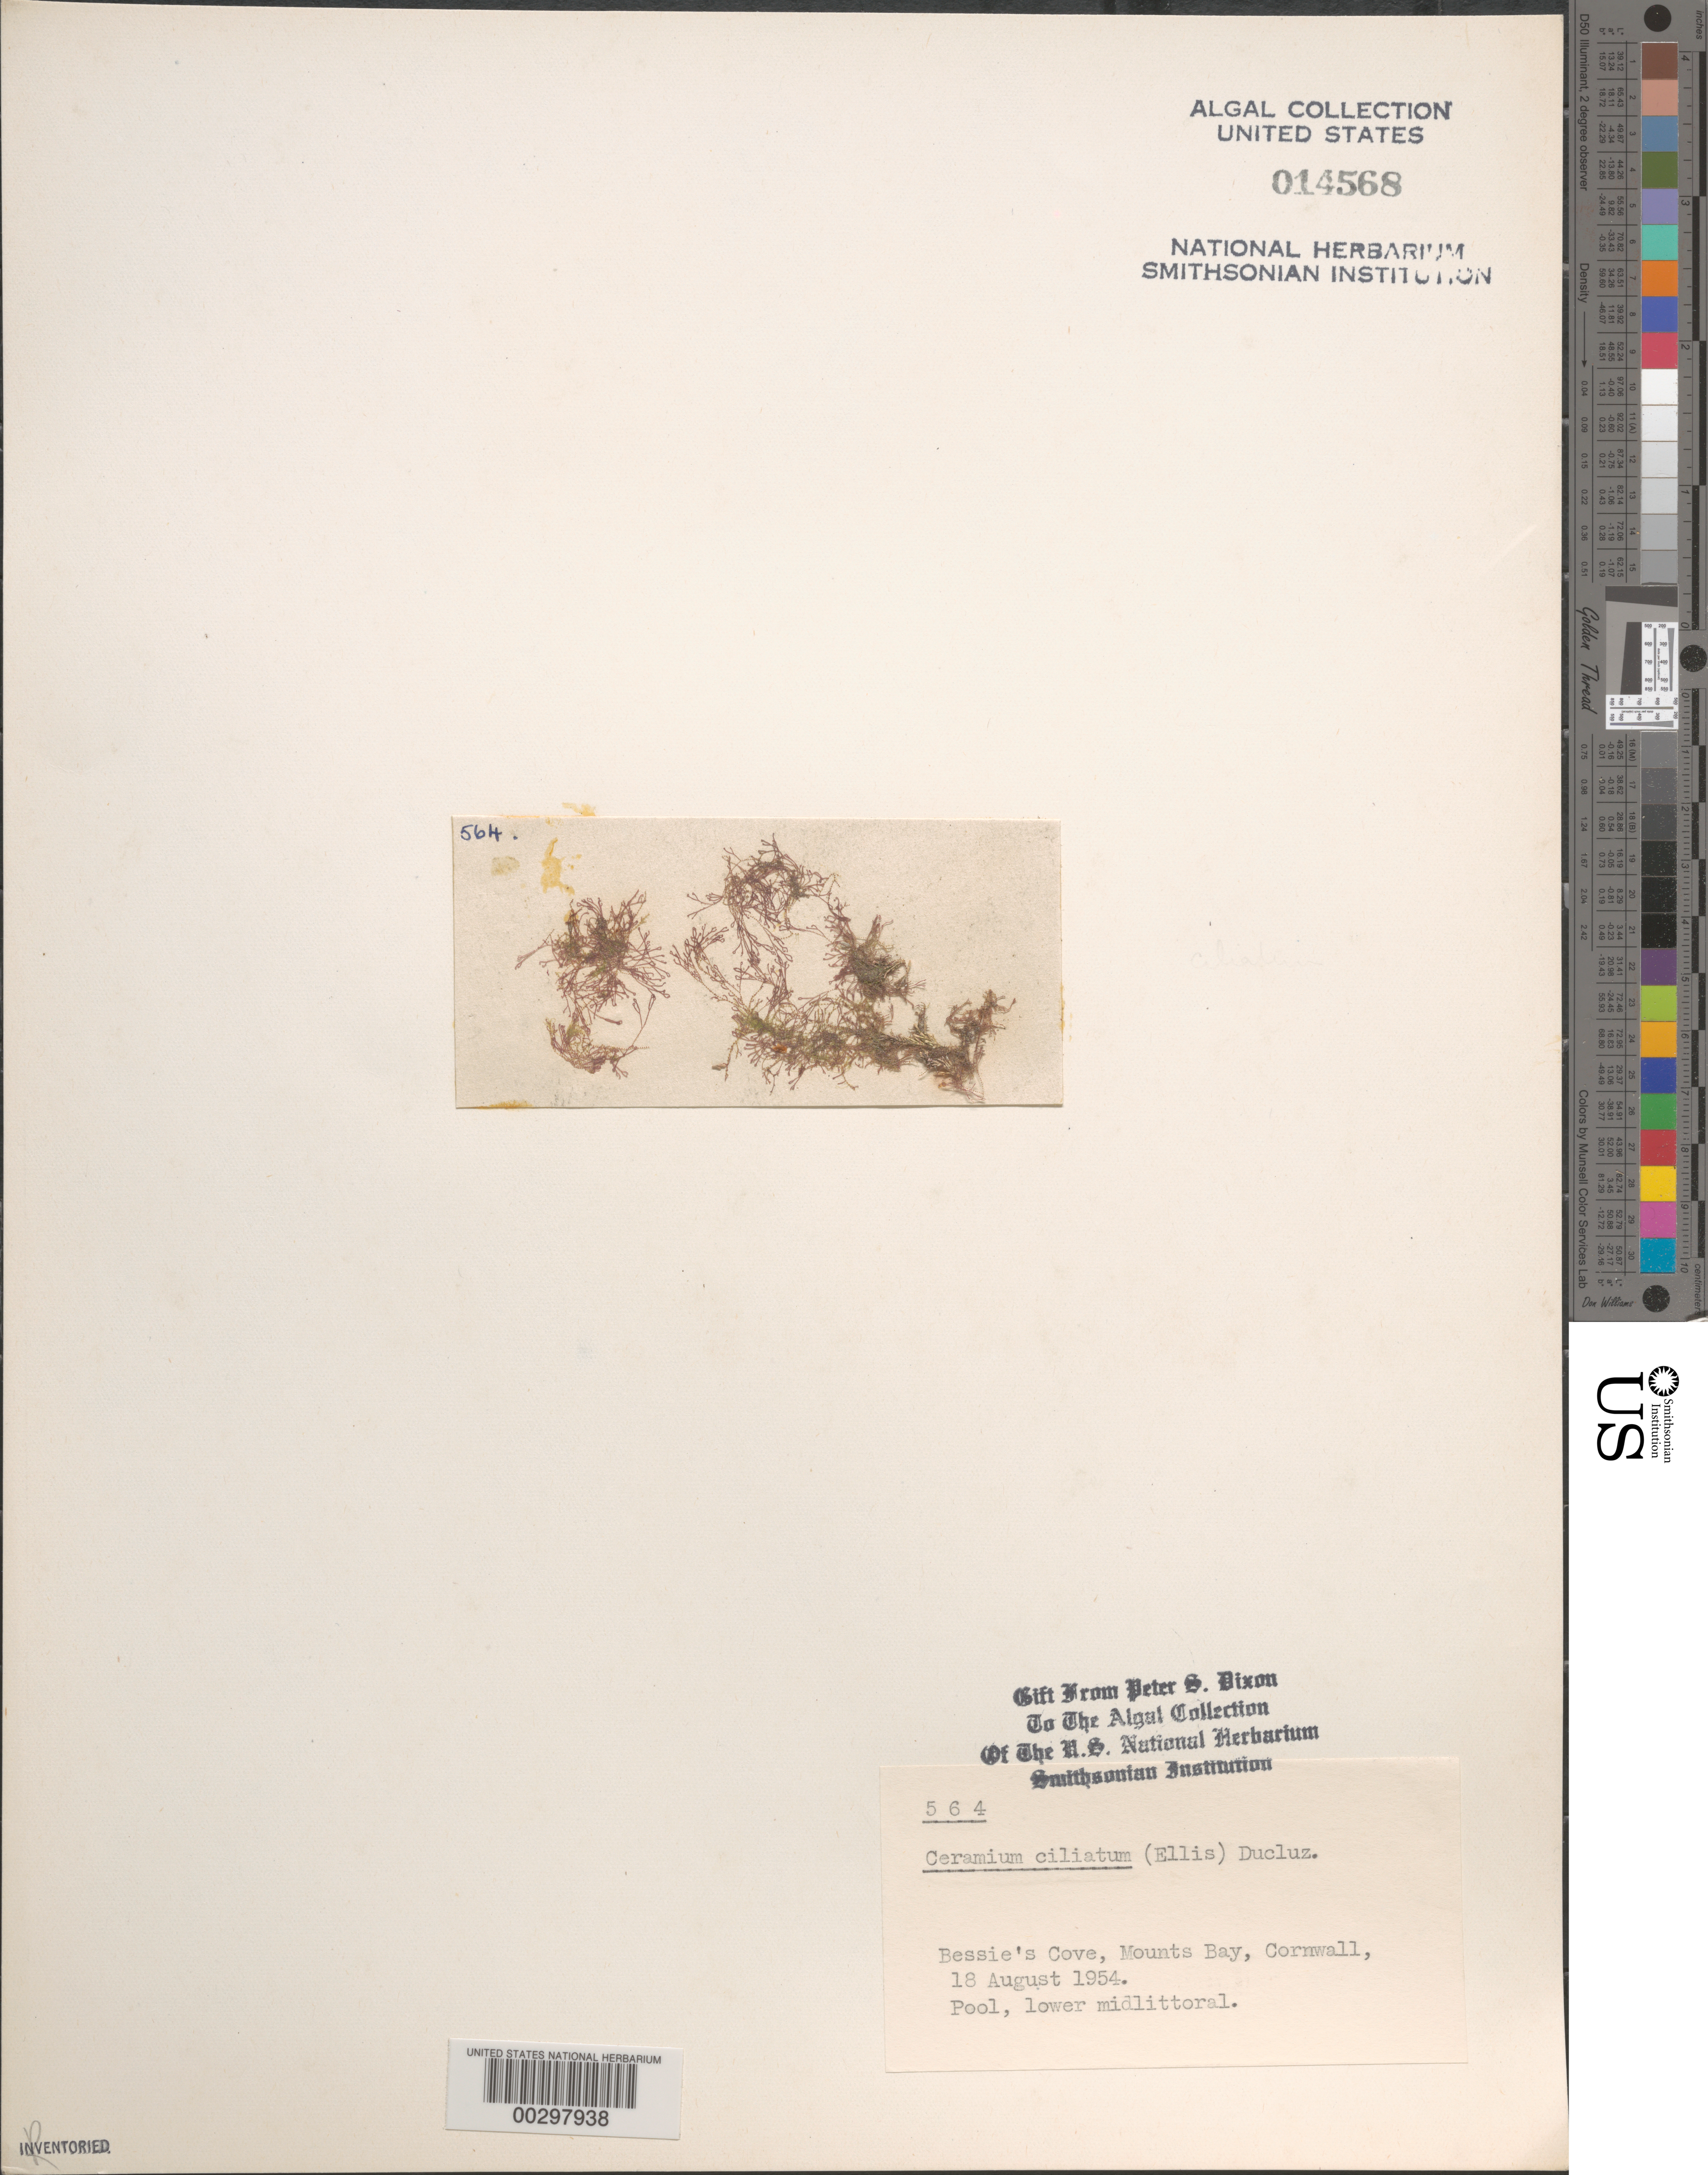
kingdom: Plantae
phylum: Rhodophyta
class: Florideophyceae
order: Ceramiales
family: Ceramiaceae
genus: Ceramium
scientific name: Ceramium ciliatum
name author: (J. Ellis) Ducluzeau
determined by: Dixon, P. S.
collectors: P. S. Dixon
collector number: PSD 564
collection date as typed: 18 Aug 1954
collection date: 1954-08-18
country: United Kingdom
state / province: England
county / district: Cornwall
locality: Bessie's Cove, Mounts Bay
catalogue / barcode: US 14568